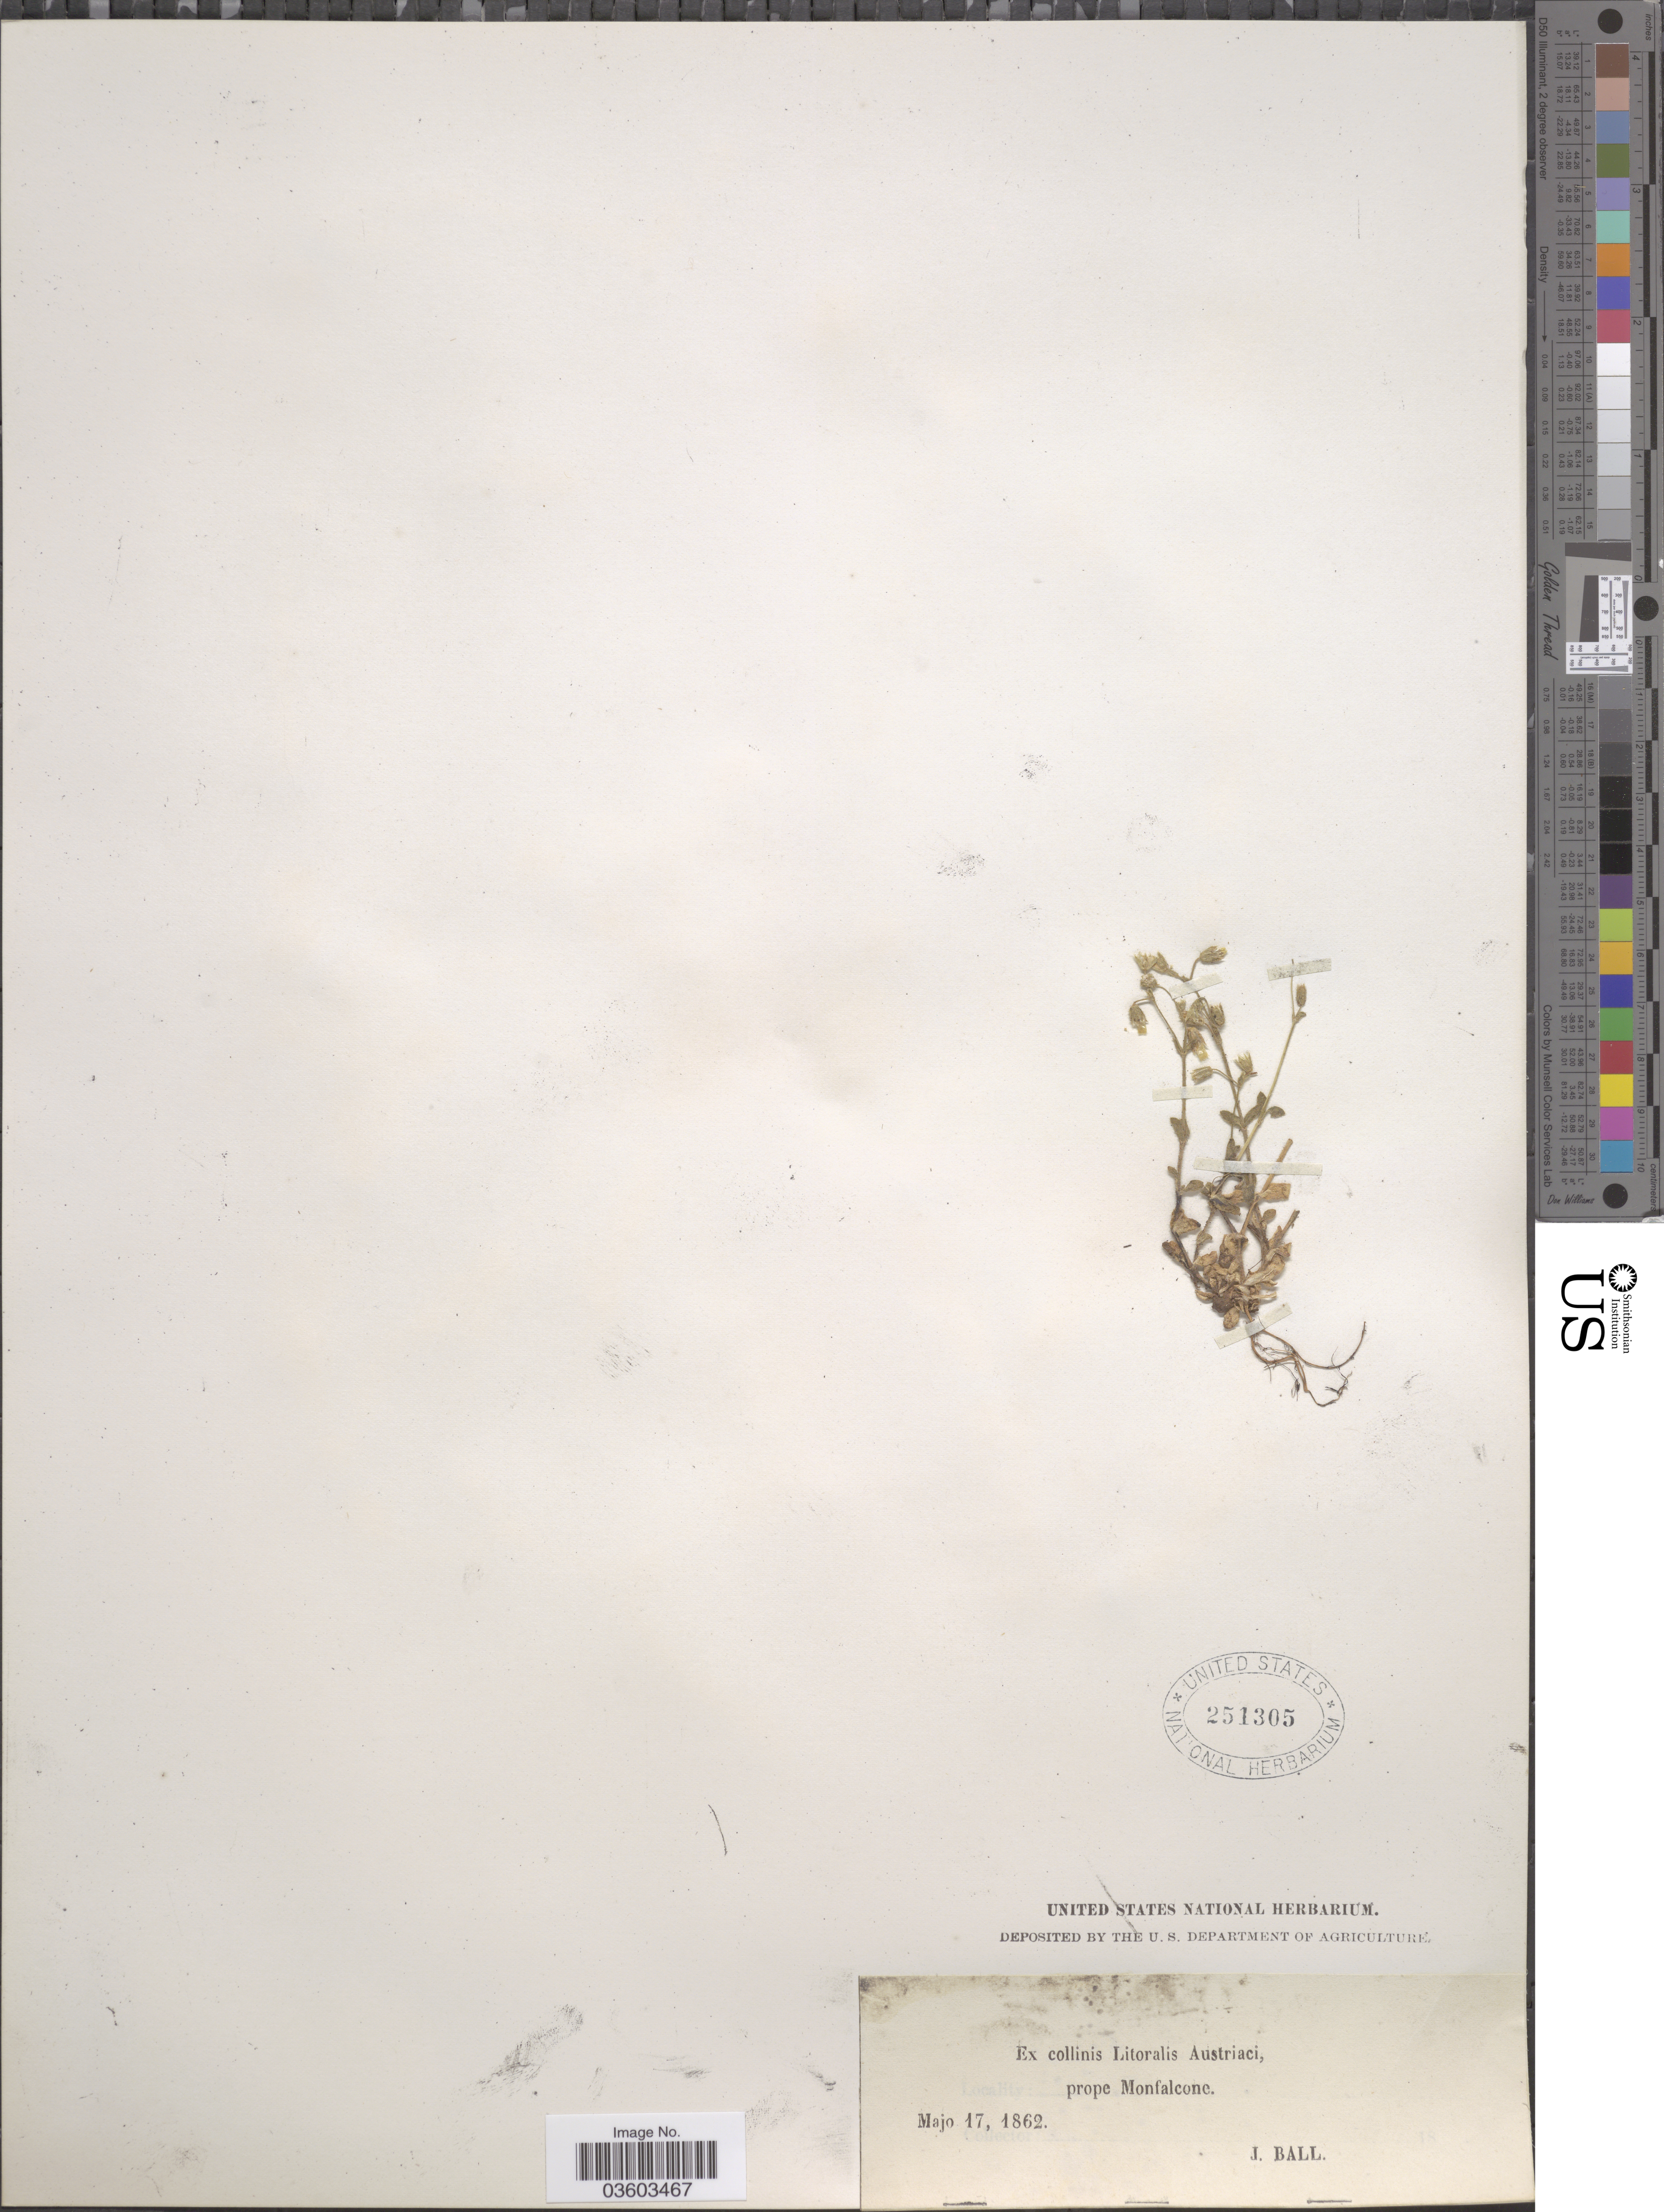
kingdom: Plantae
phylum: Tracheophyta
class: Magnoliopsida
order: Caryophyllales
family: Caryophyllaceae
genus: Cerastium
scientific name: Cerastium sp.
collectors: J. Ball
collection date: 1862-05-17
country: Italy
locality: Ex collinis Litoralis Austriaci, prope Monfalcone.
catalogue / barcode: US 251305